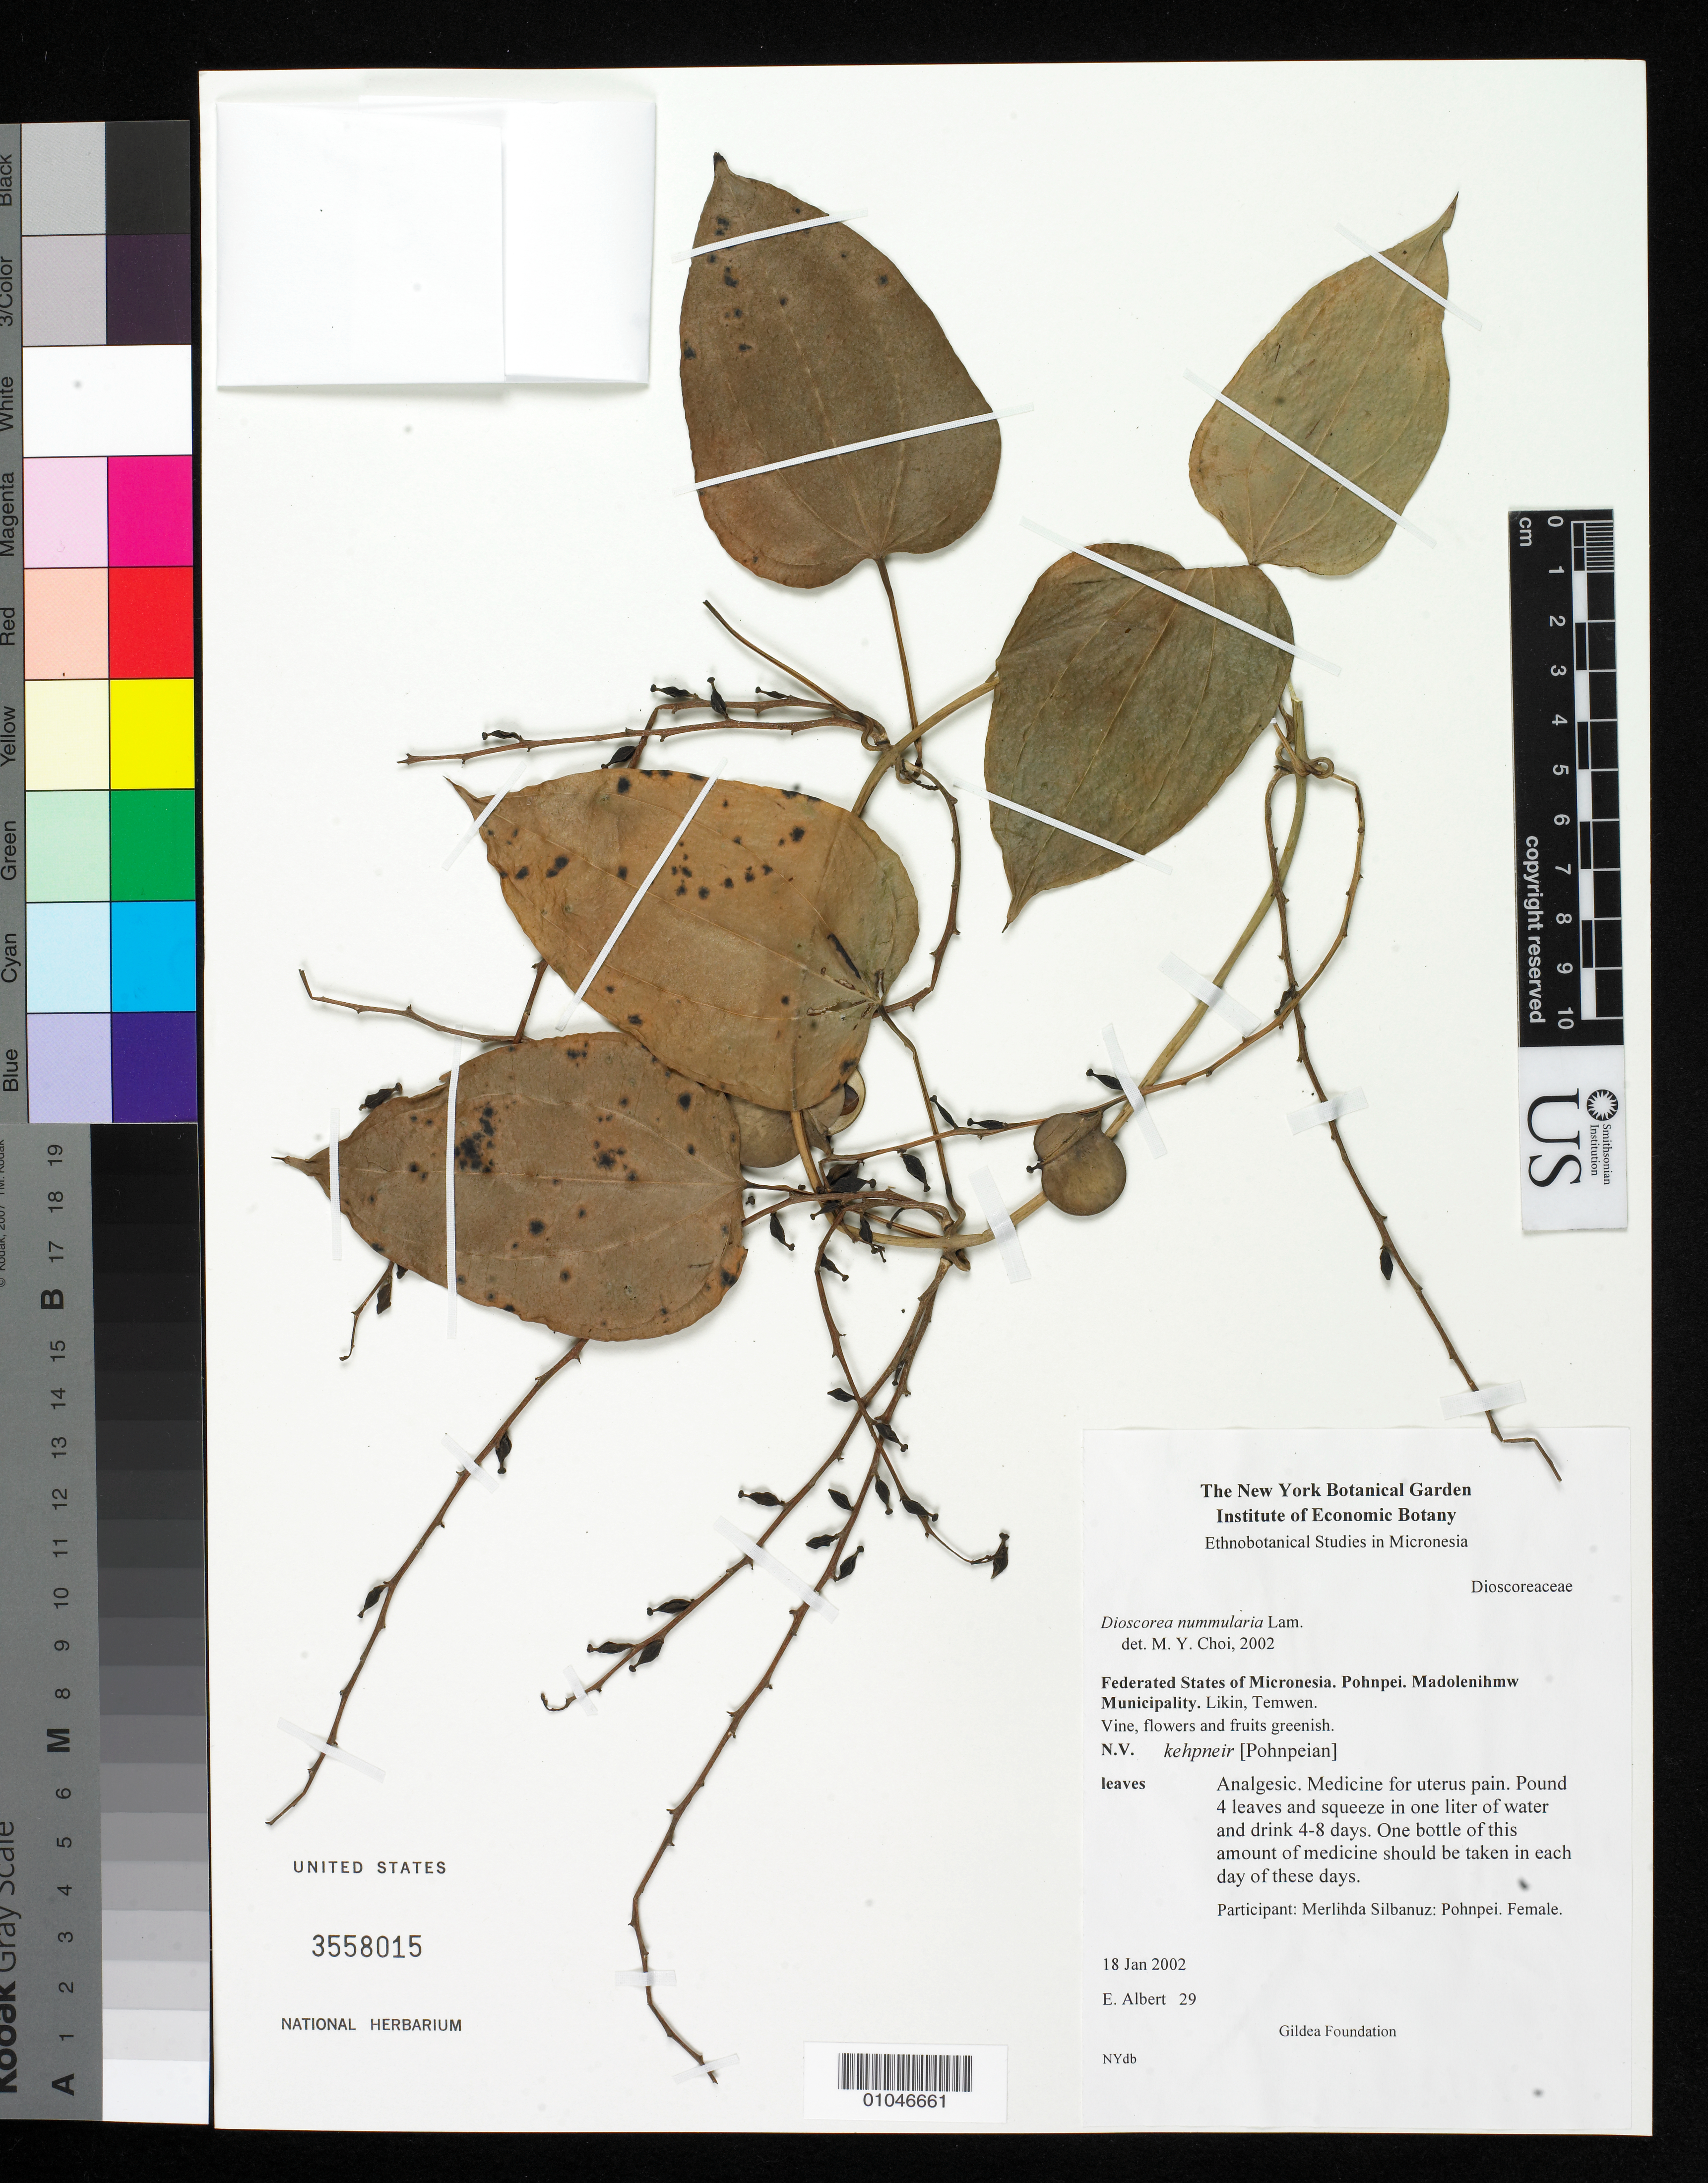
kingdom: Plantae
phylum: Tracheophyta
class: Liliopsida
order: Dioscoreales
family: Dioscoreaceae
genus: Dioscorea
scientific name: Dioscorea nummularia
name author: Lam.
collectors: E. A. Amor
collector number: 29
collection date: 2002-01-18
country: Micronesia, Federated States of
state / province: Pohnpei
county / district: Madolenihmw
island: Pohnpei [Ponape]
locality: Likin, Temwen, Madolenihmw Muncipality, Pohnpei, Micronesia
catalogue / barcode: US 3558015